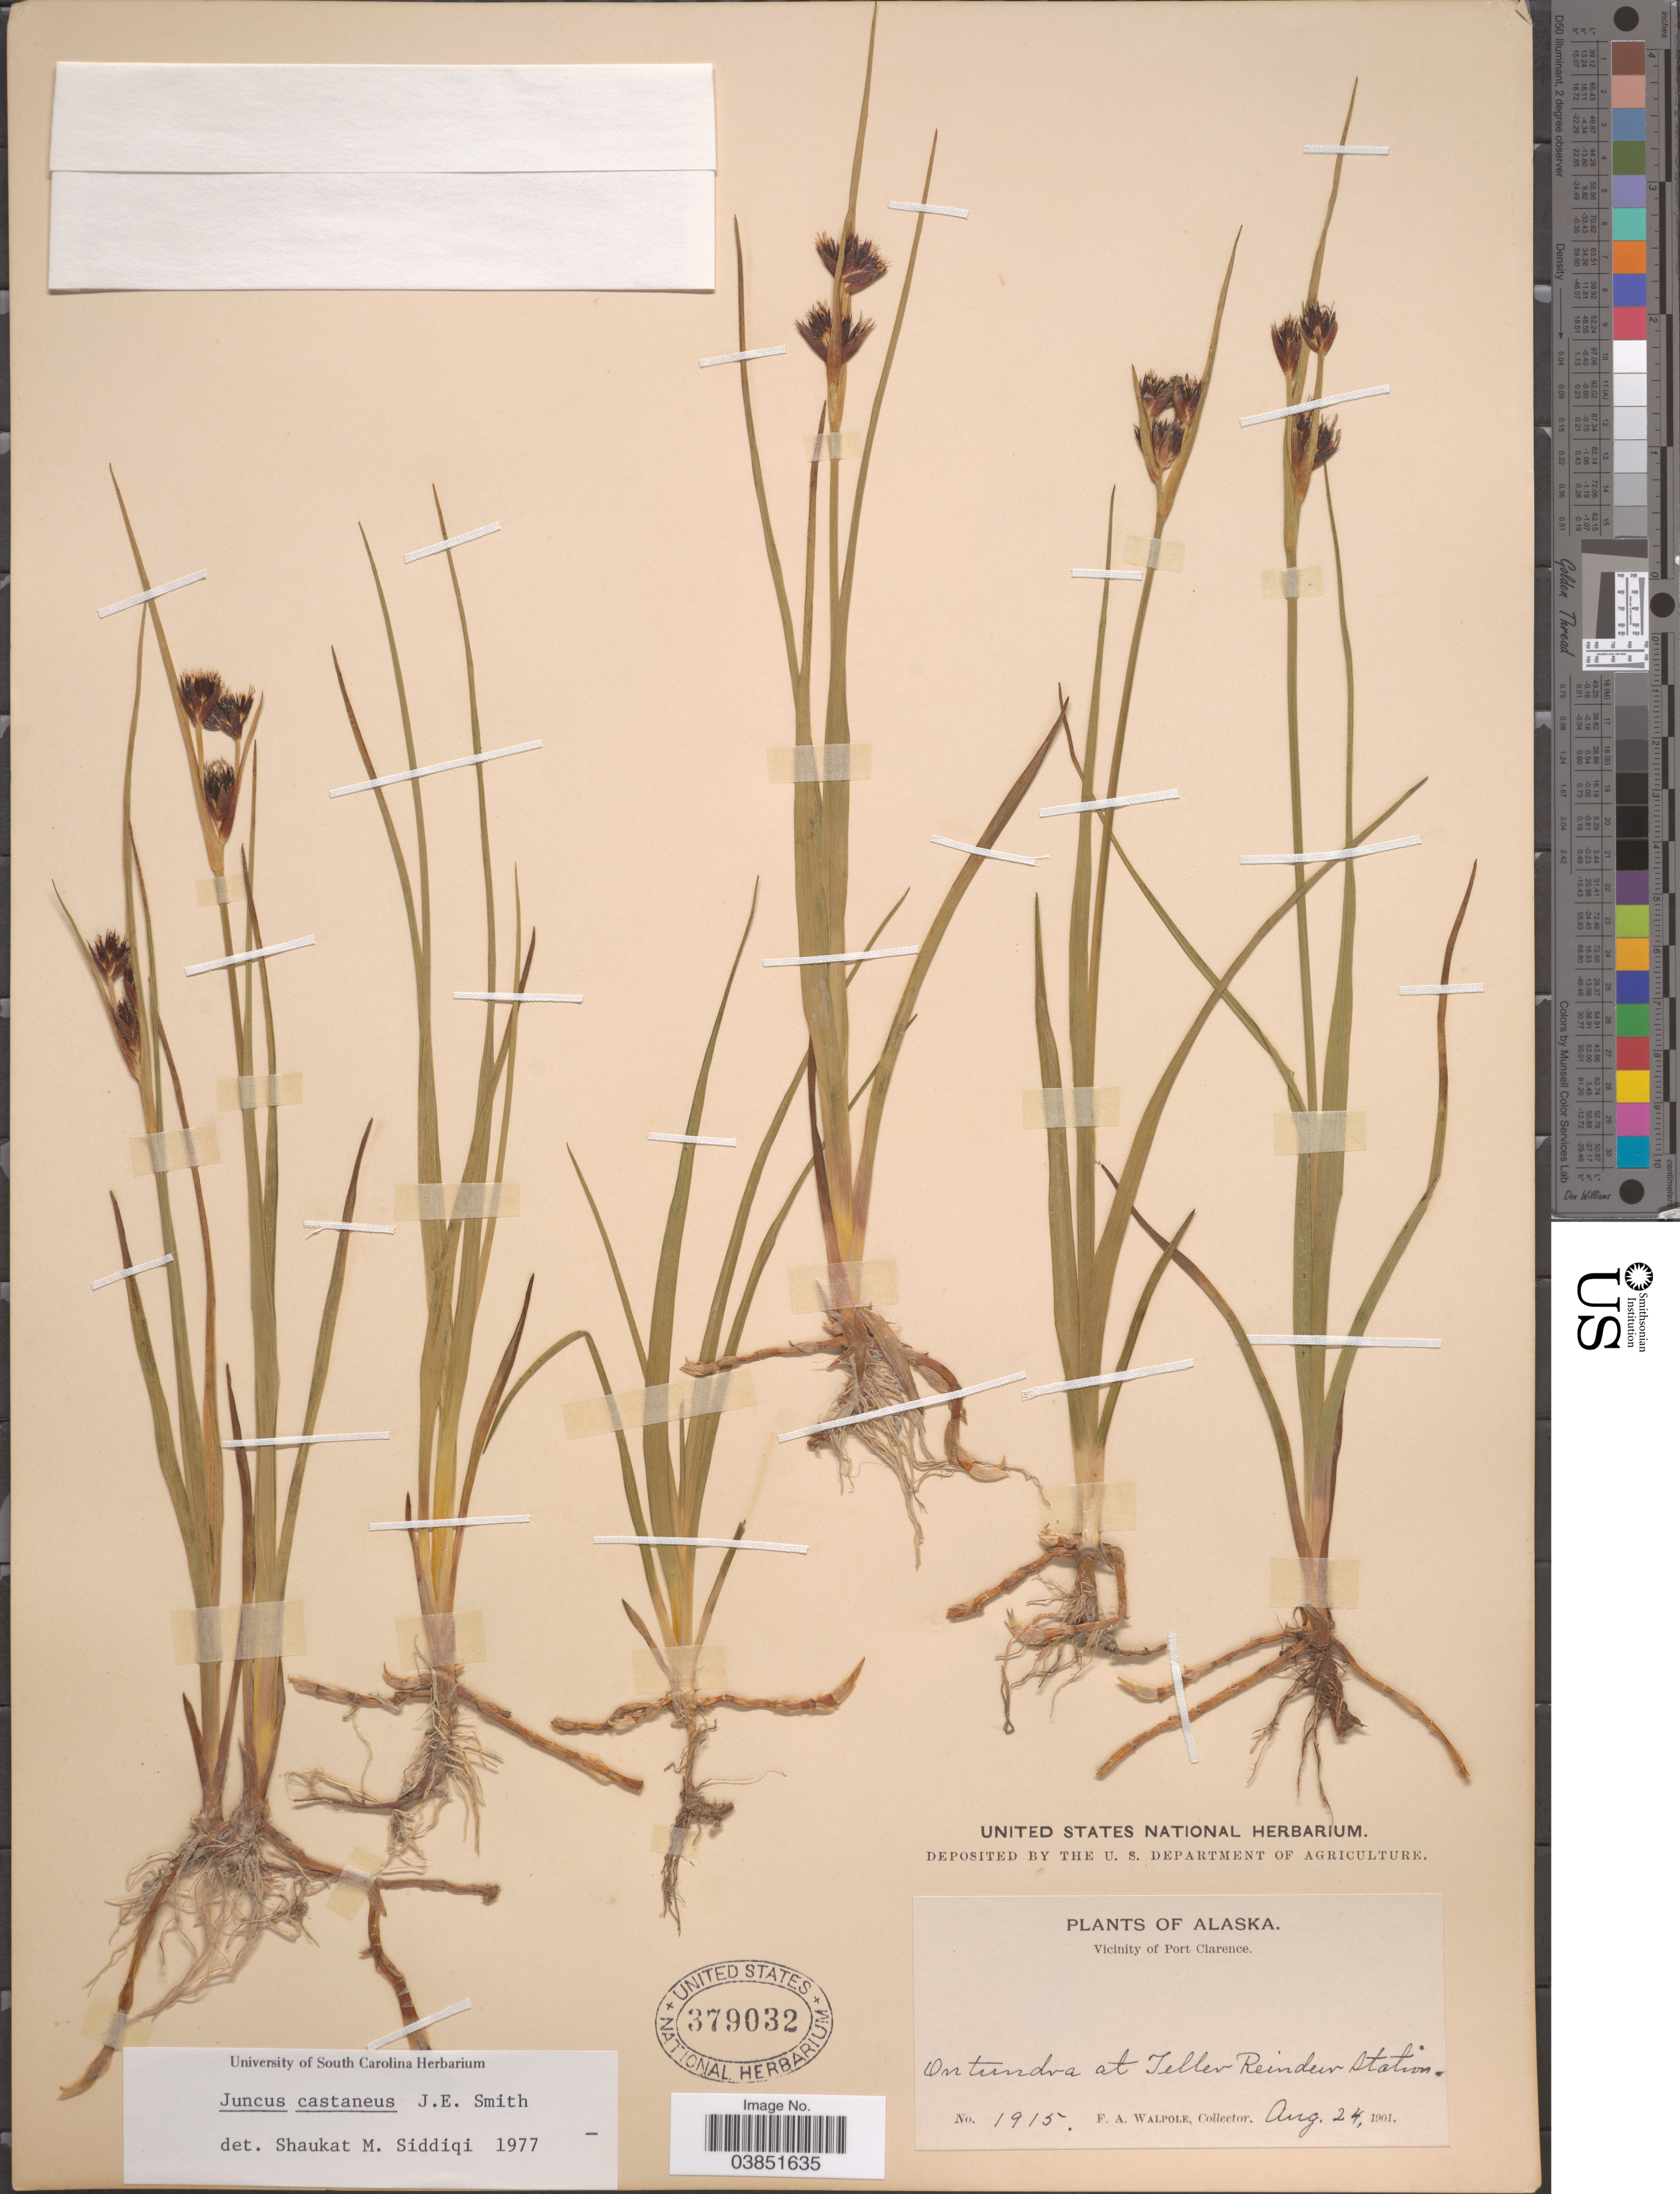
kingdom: Plantae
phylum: Tracheophyta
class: Liliopsida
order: Poales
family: Juncaceae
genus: Juncus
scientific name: Juncus castaneus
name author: Sm.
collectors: F. Walpole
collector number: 1915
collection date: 1901-08-24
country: United States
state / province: Alaska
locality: Vicinity of Port Clarence. Teller Reindeer Station.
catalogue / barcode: US 379032